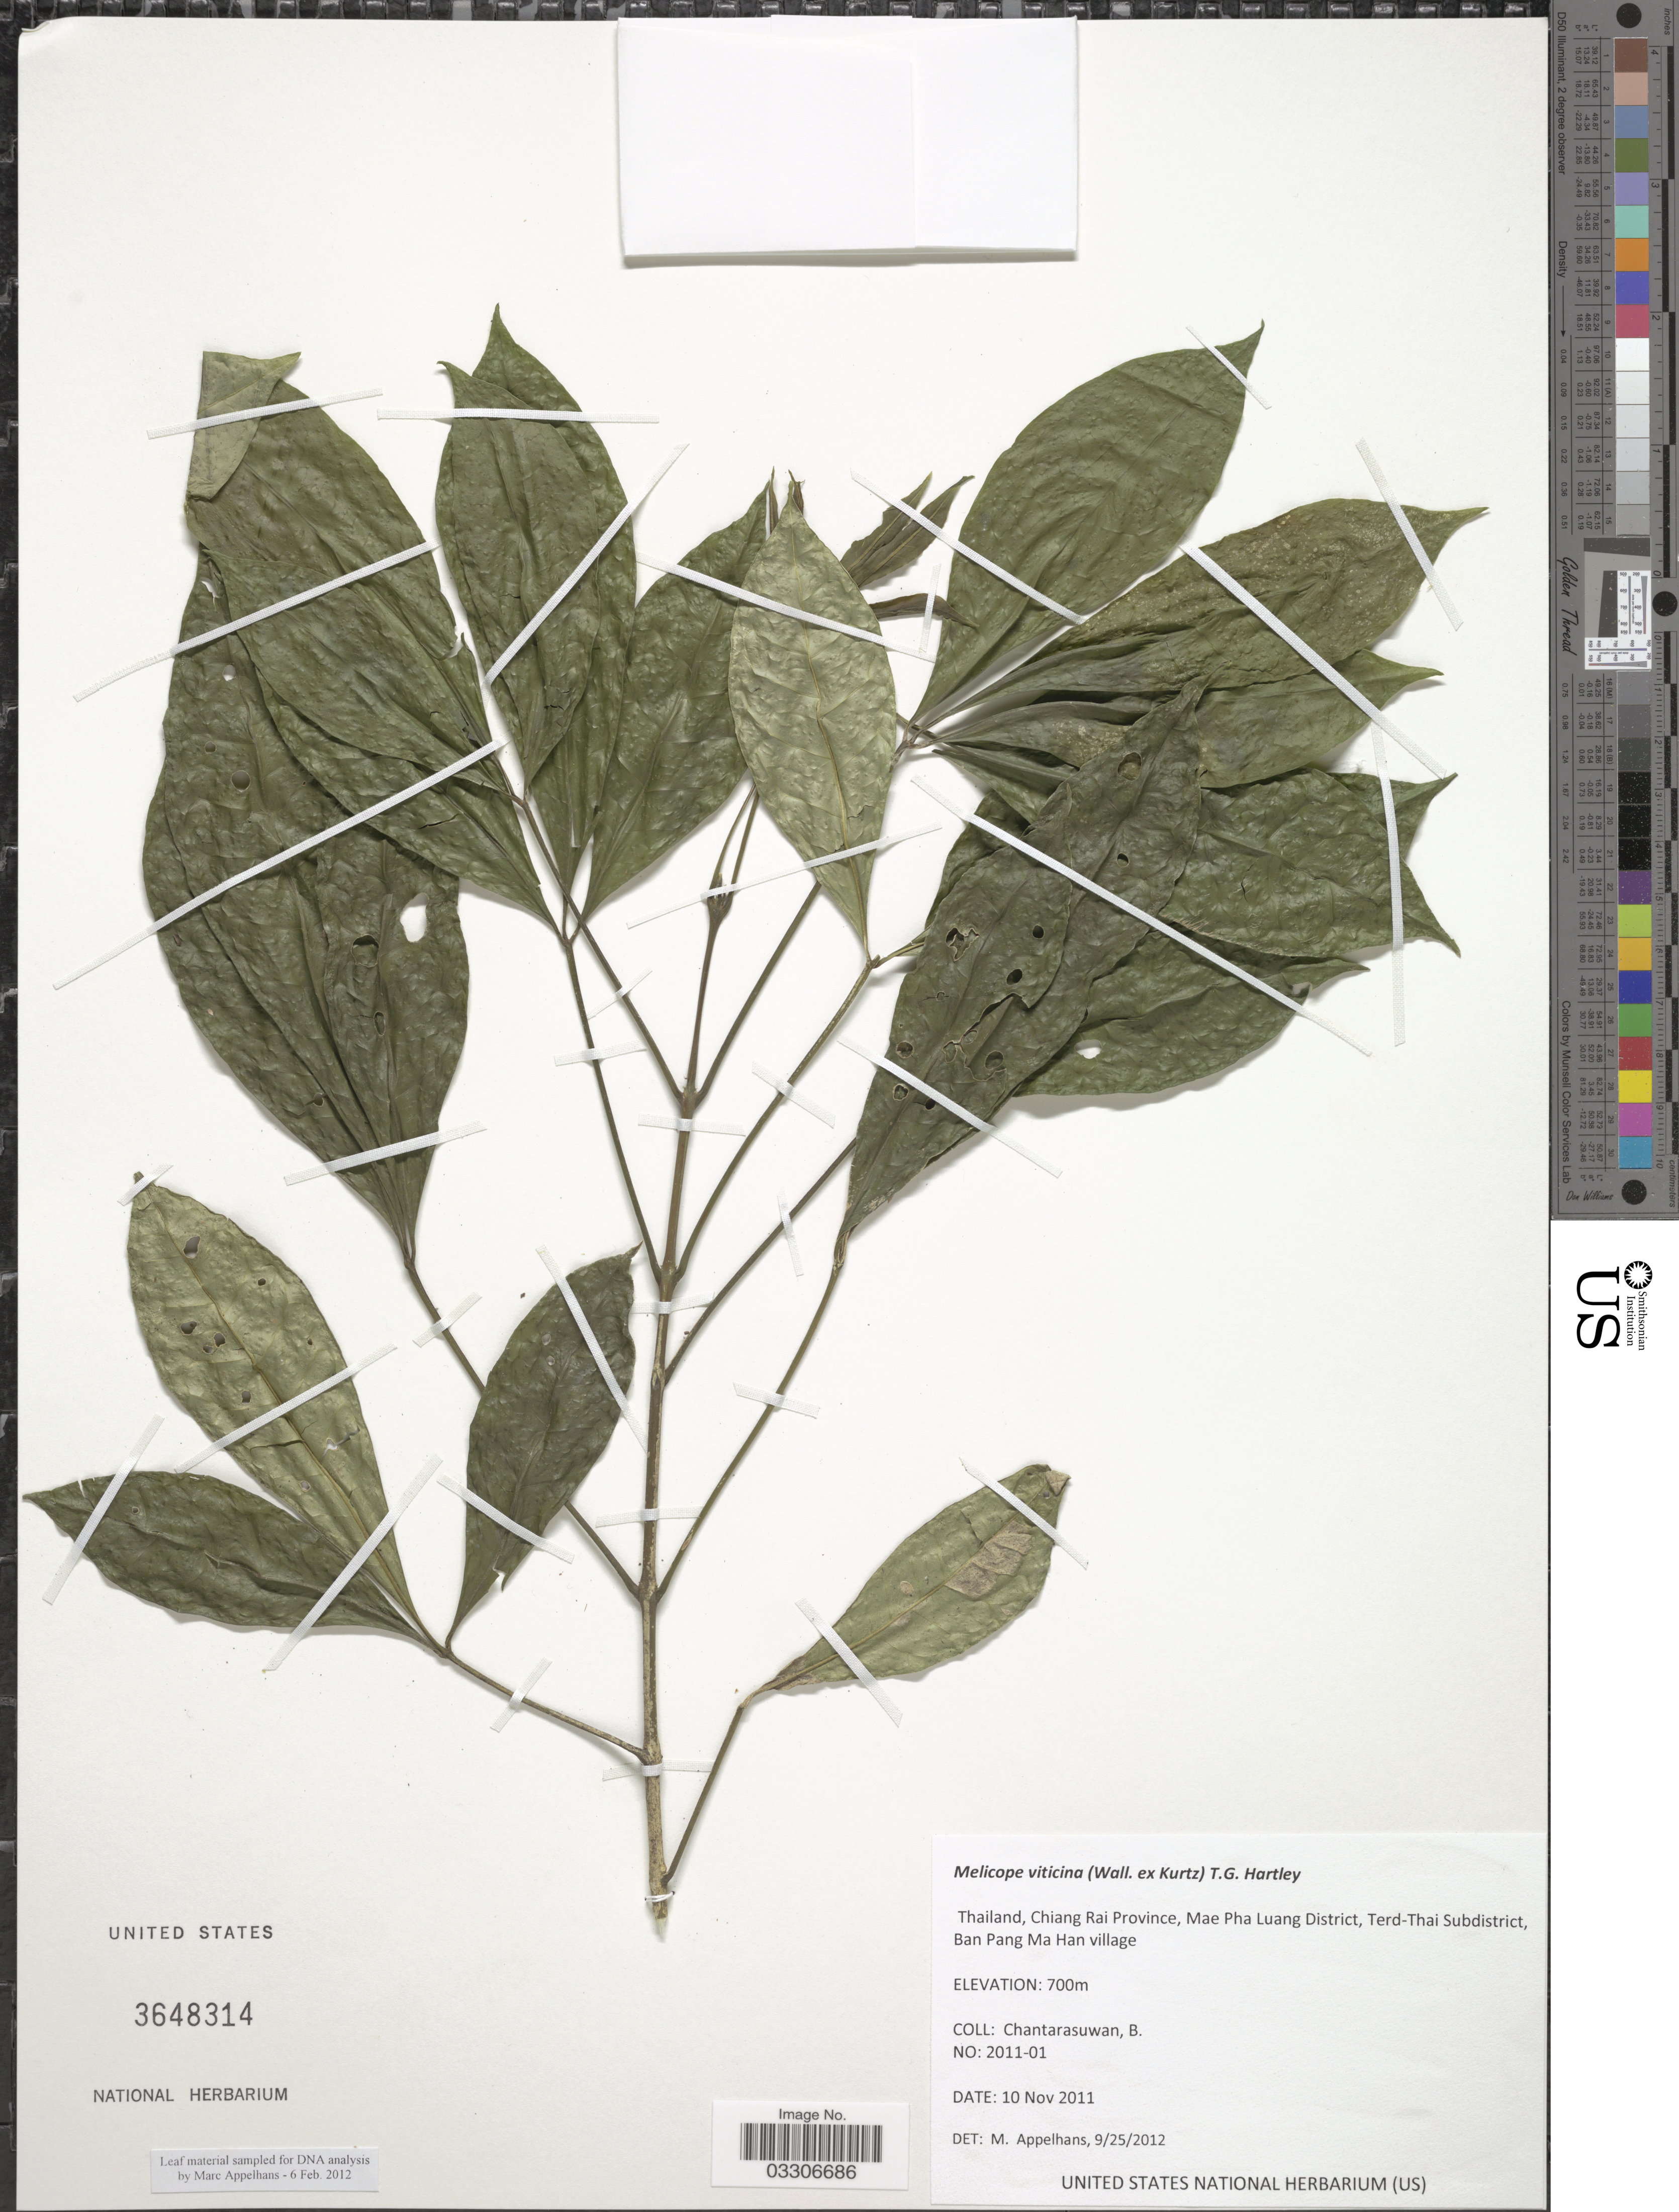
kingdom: Plantae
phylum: Tracheophyta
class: Magnoliopsida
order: Sapindales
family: Rutaceae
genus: Melicope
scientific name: Melicope viticina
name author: (Wall. ex Kurtz) T.G. Hartley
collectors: B. Chantarasuwan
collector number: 2011-01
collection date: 2011-11-10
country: Thailand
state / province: Chiang Rai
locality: Mae Pha Luang District, Terd-Thai Subdistrict, Ban Pang Ma Han village.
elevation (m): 700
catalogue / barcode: US 3648314